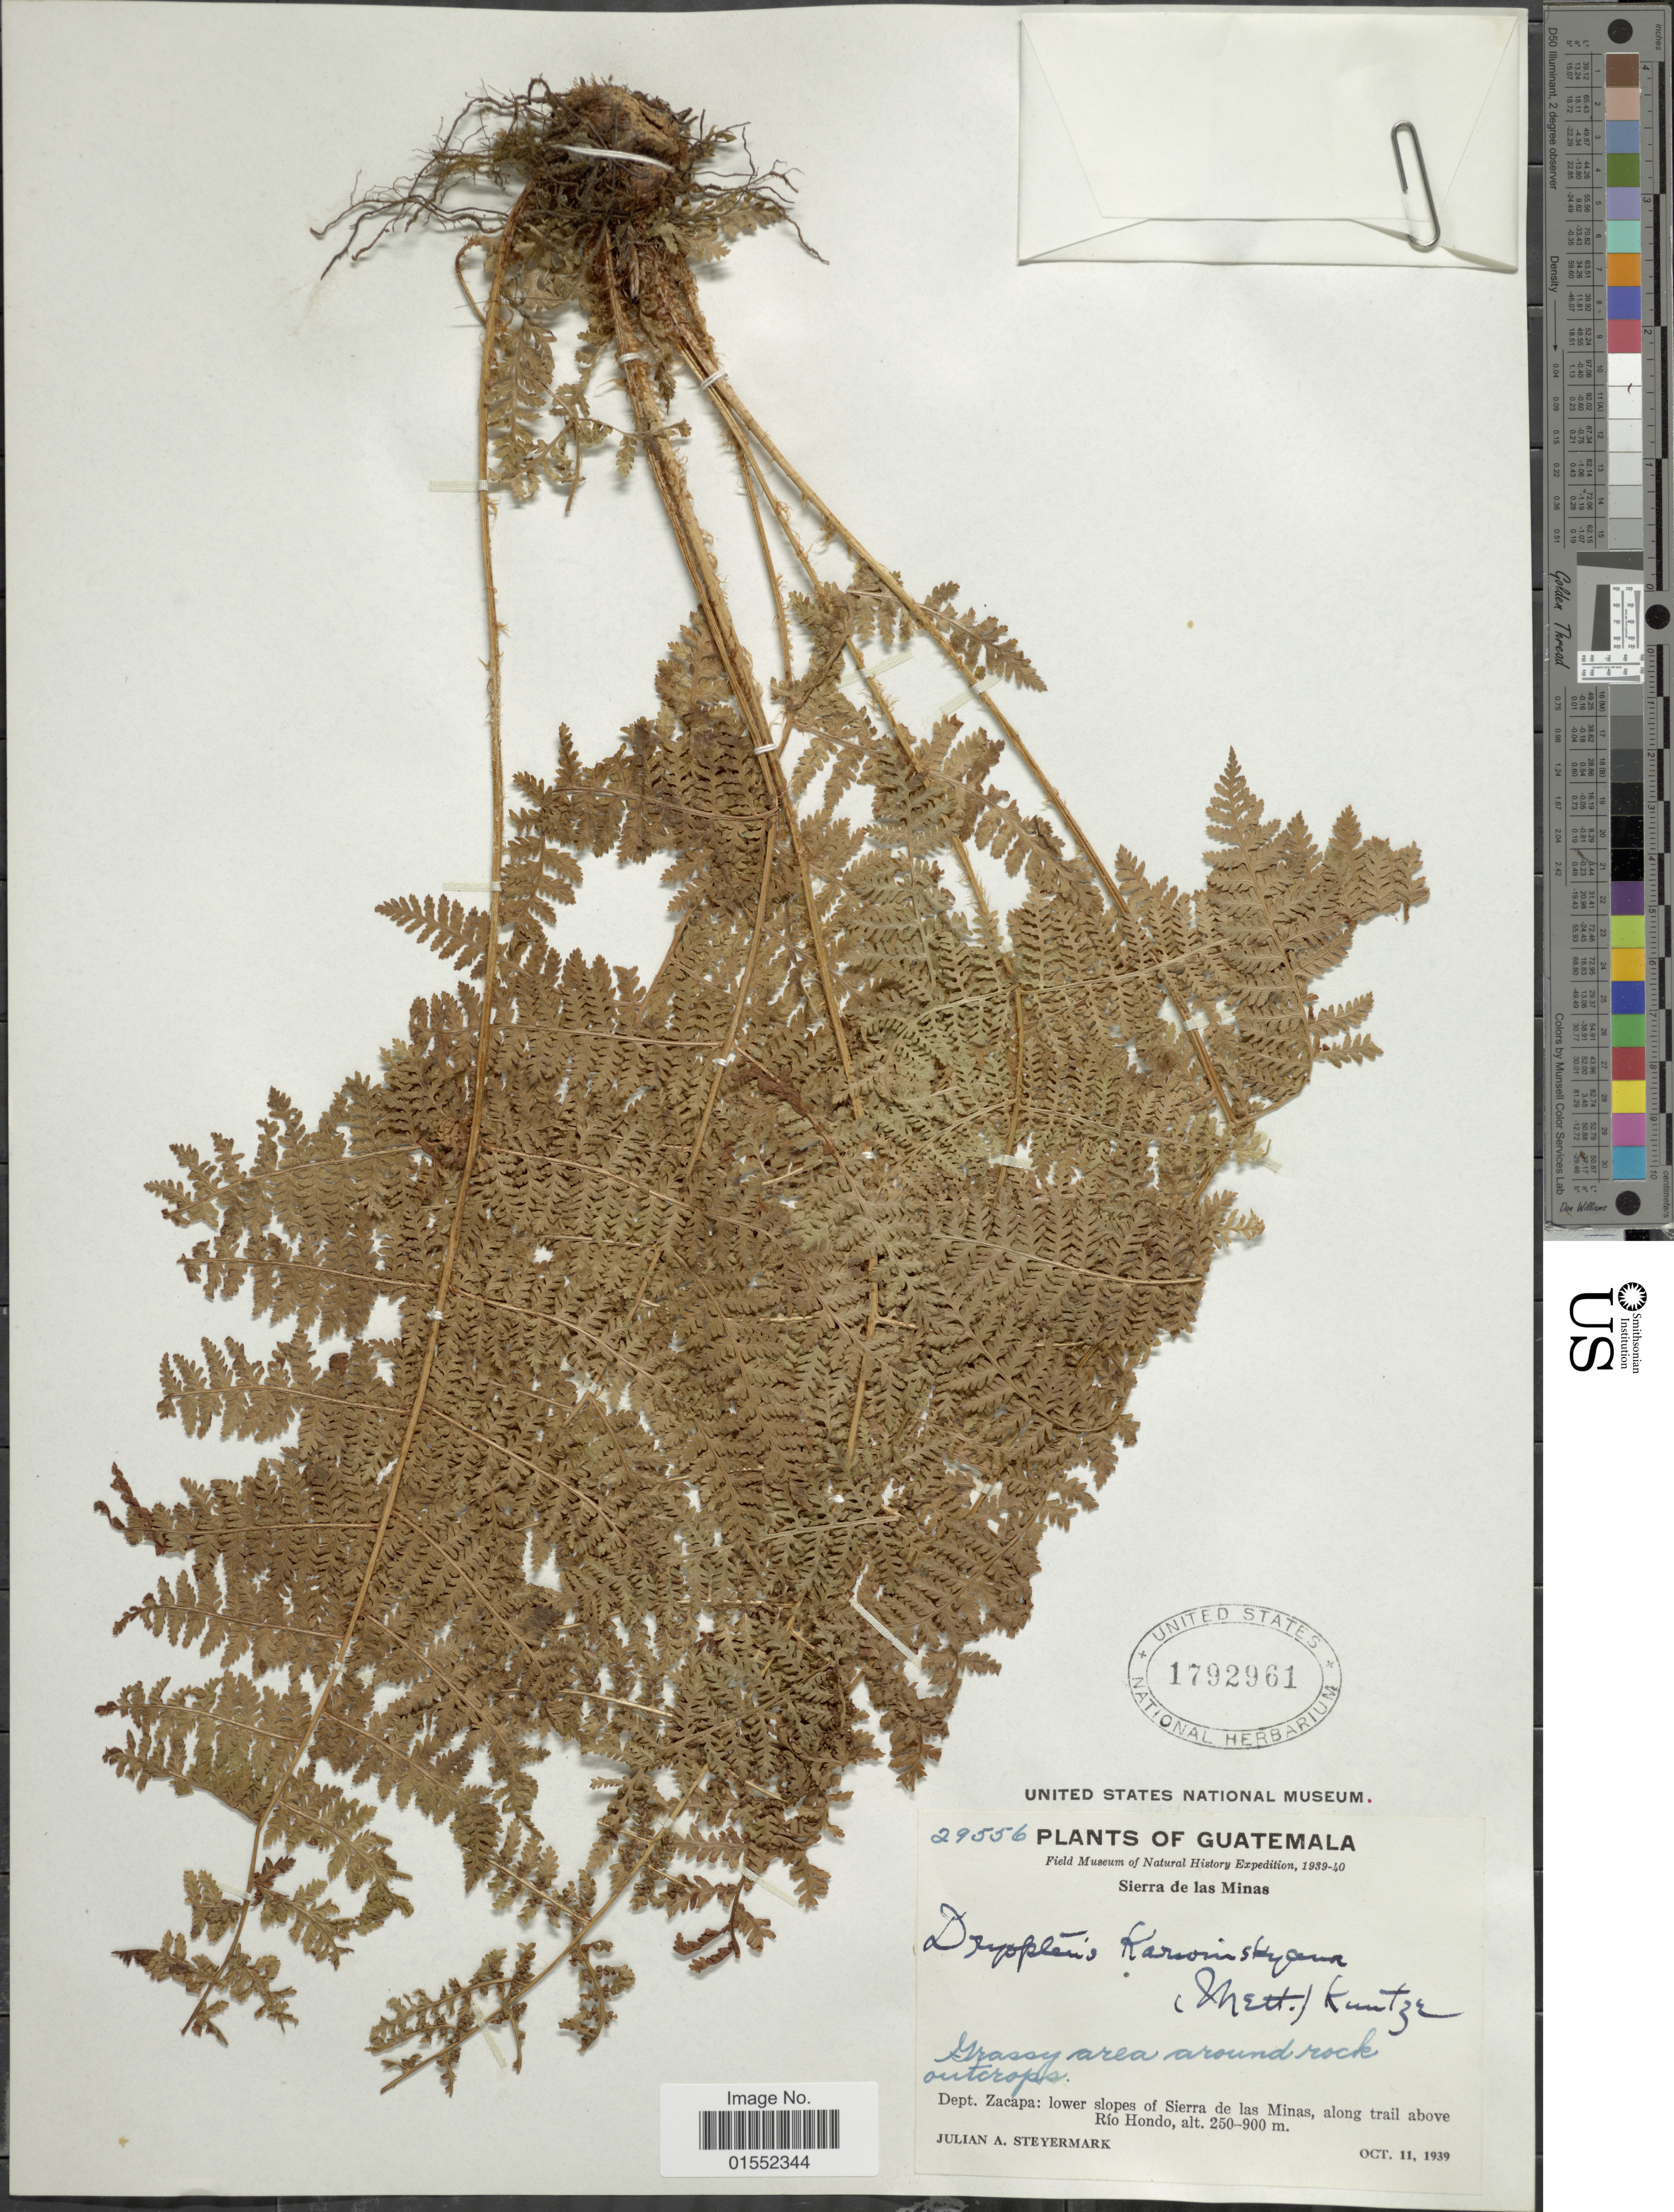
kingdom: Plantae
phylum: Tracheophyta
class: Polypodiopsida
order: Polypodiales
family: Dryopteridaceae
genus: Dryopteris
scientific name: Dryopteris karwinskyana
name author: (Mett.) Kuntze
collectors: J. Steyermark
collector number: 29556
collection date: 1939-10-11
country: Guatemala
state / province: Zacapa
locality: Lower slopes of Sierra de las Minas, along trail above Río Hondo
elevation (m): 250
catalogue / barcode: US 1792961